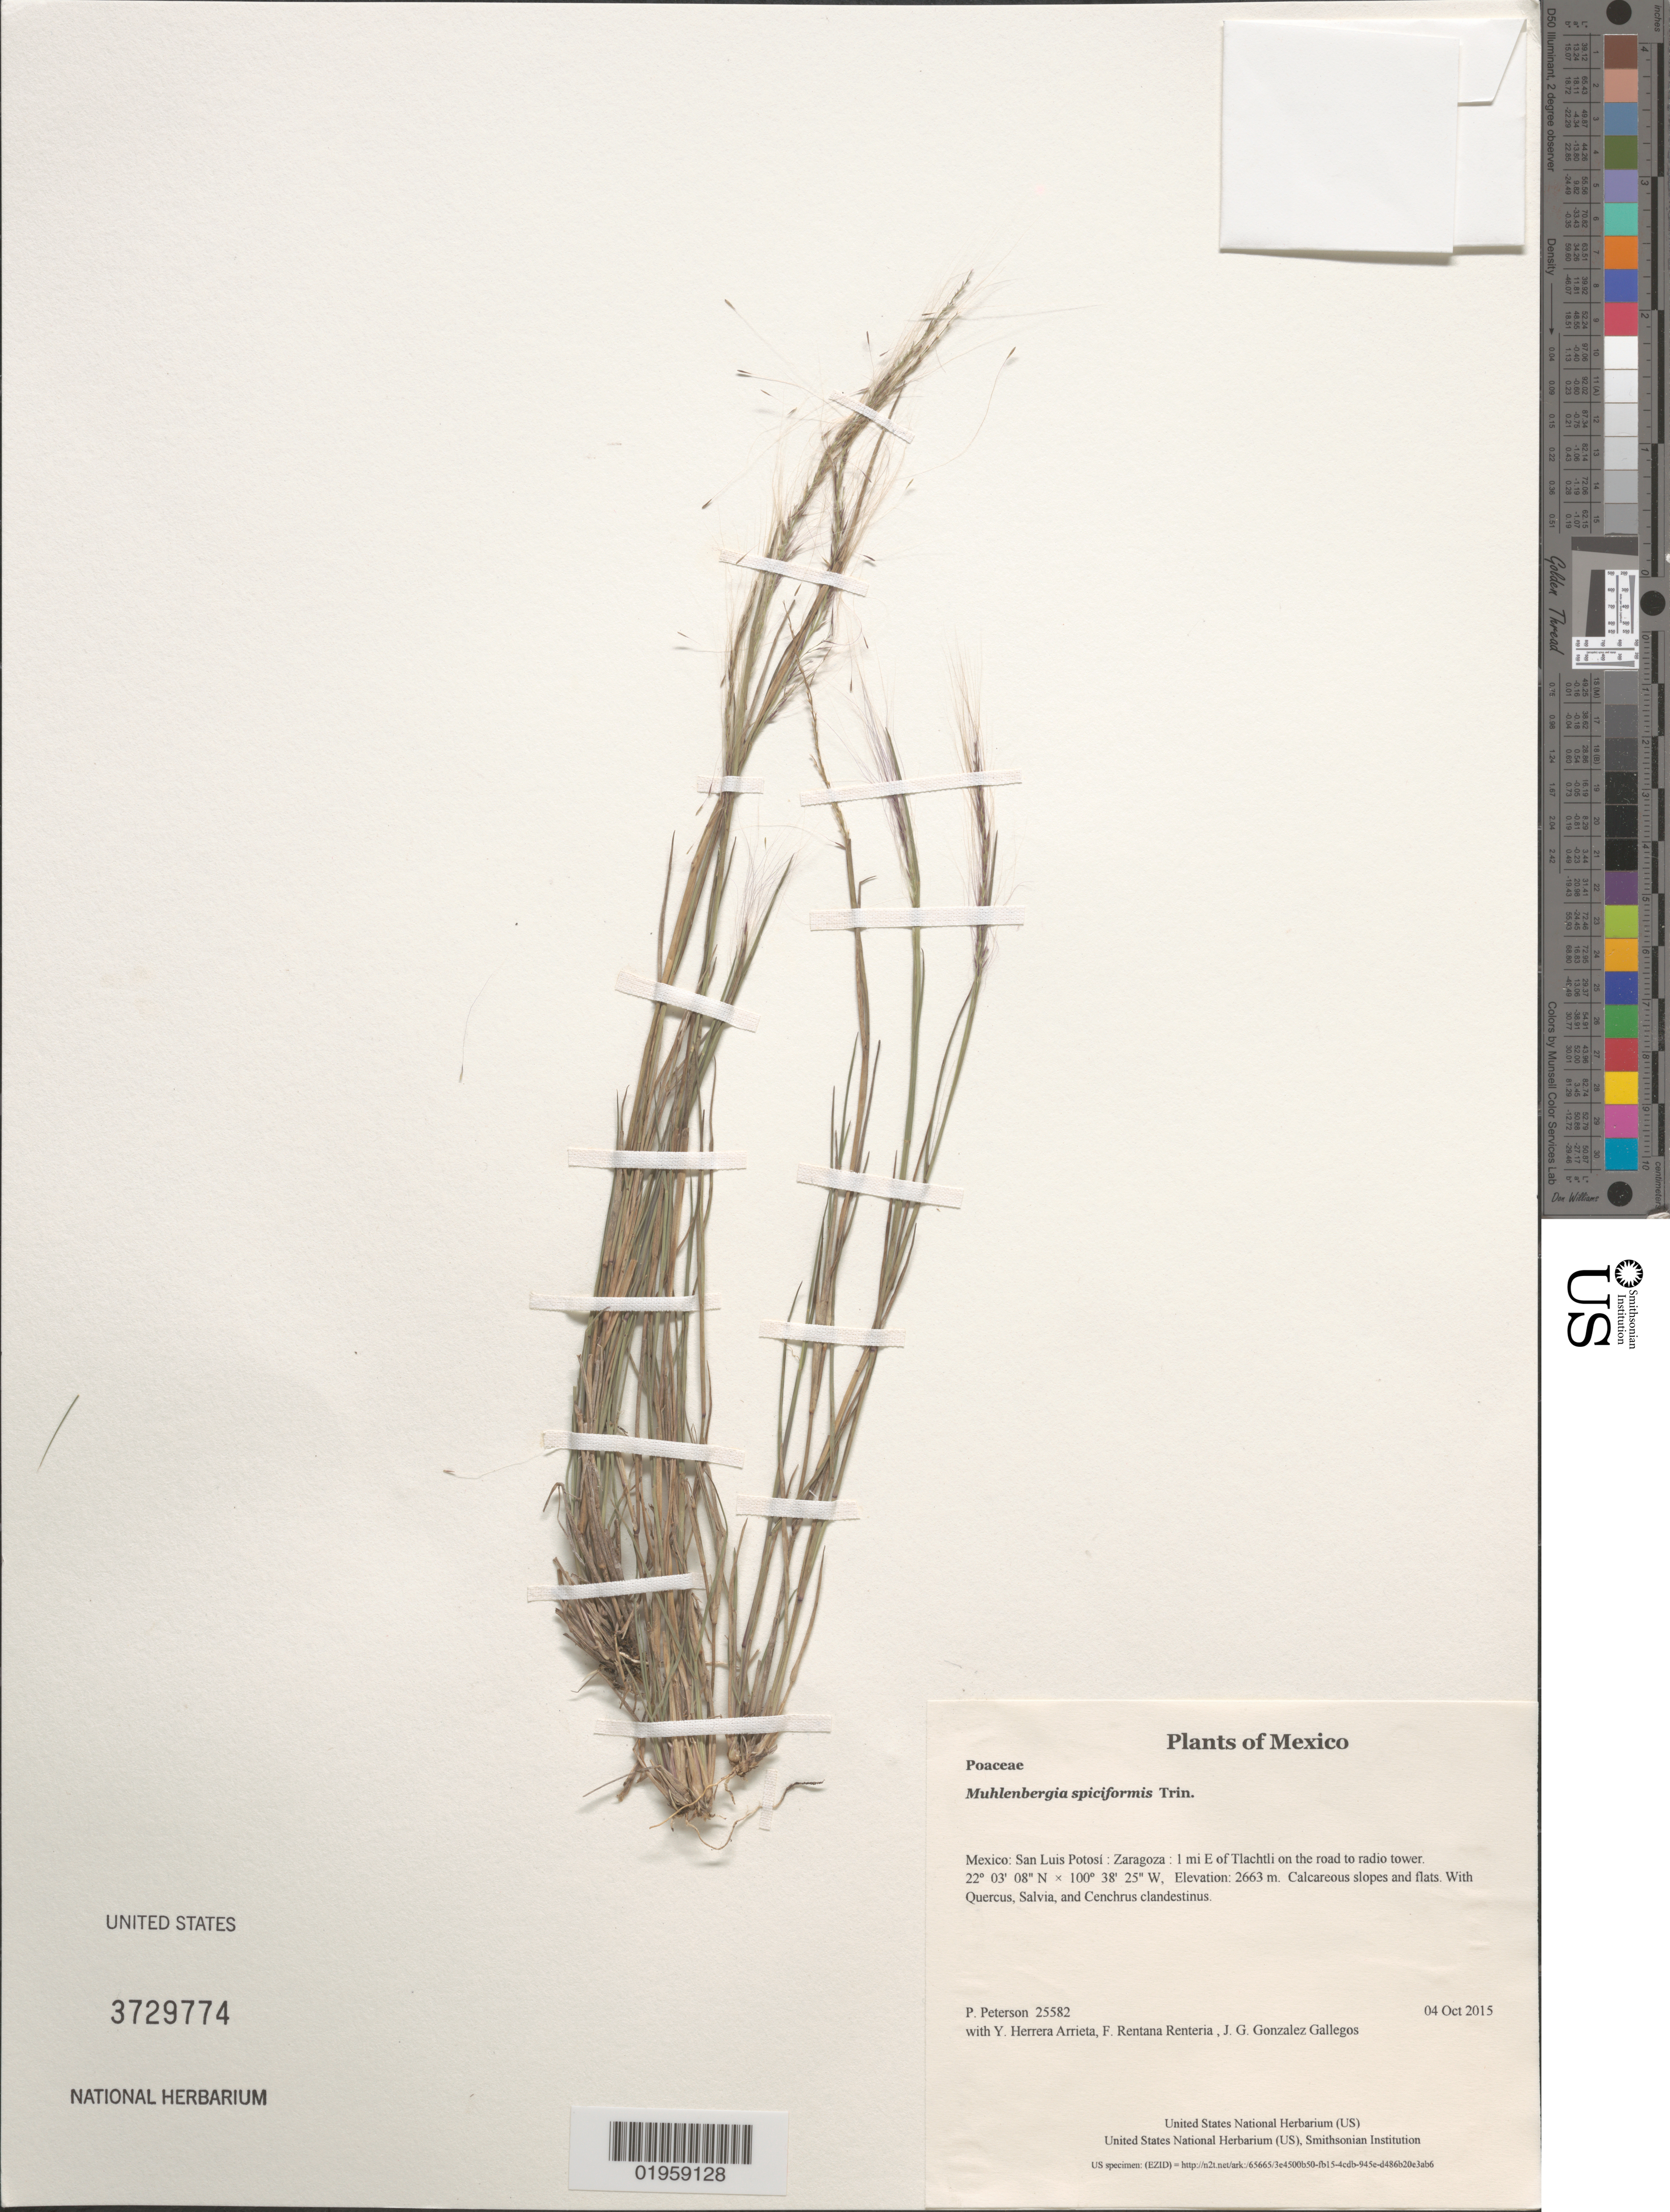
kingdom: Plantae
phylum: Tracheophyta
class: Liliopsida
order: Poales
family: Poaceae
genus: Muhlenbergia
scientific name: Muhlenbergia spiciformis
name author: Trin.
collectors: P. M. Peterson, Y. Herrera Arrieta, F. Rentana Renteria & J. G. Gonzalez Gallegos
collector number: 25582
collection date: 2015-10-04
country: Mexico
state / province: San Luis Potosí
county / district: Zaragoza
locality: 1 mi E of Tlachtli on the road to radio tower.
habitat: Calcareous slopes and flats.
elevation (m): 2663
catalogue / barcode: US 3729774